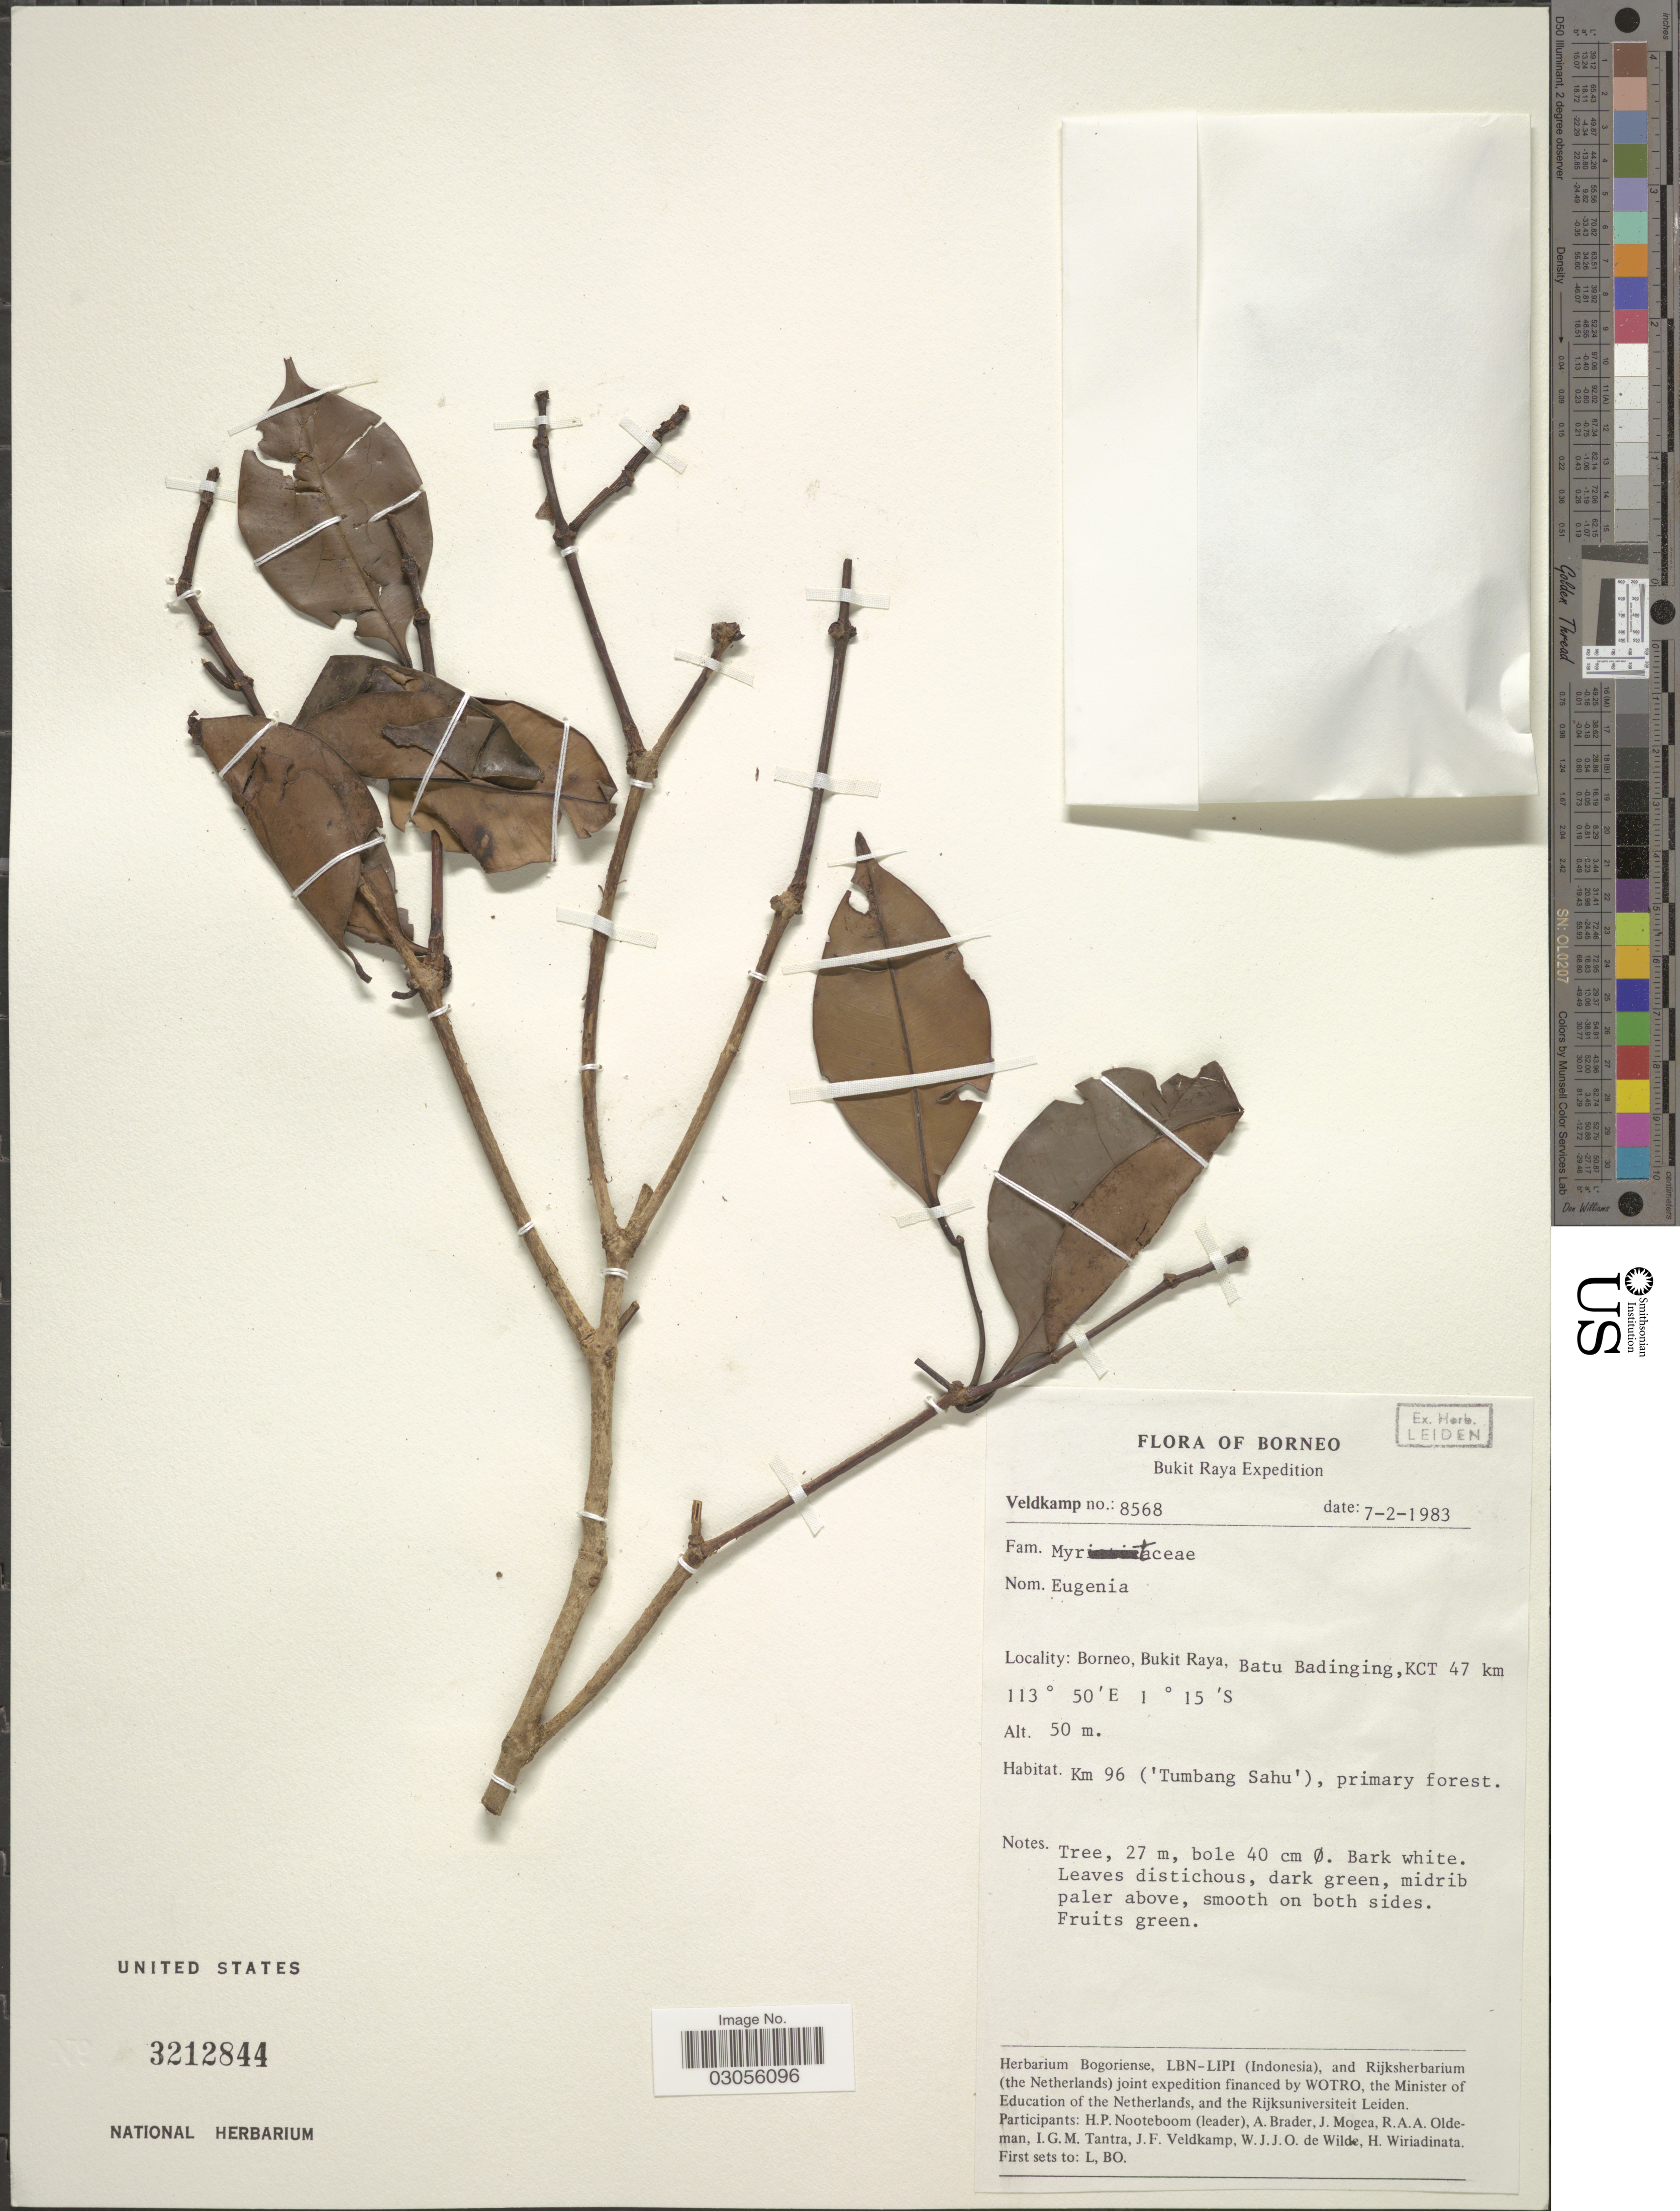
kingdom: Plantae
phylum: Tracheophyta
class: Magnoliopsida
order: Myrtales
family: Myrtaceae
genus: Syzygium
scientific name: Syzygium sp.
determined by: Strong, M. T., (US), Smithsonian Institution - National Museum of Natural History (UNITED STATES)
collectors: H. P. Nooteboom, A. Brader, J. Mogea, R. Oldeman & et al.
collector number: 8568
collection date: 1983-02-07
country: Indonesia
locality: Borneo, Bukit Raya, Baty Badinging, KCT 47 km. Km 96 ('Tumbang Sahu').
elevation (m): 50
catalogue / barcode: US 3212844